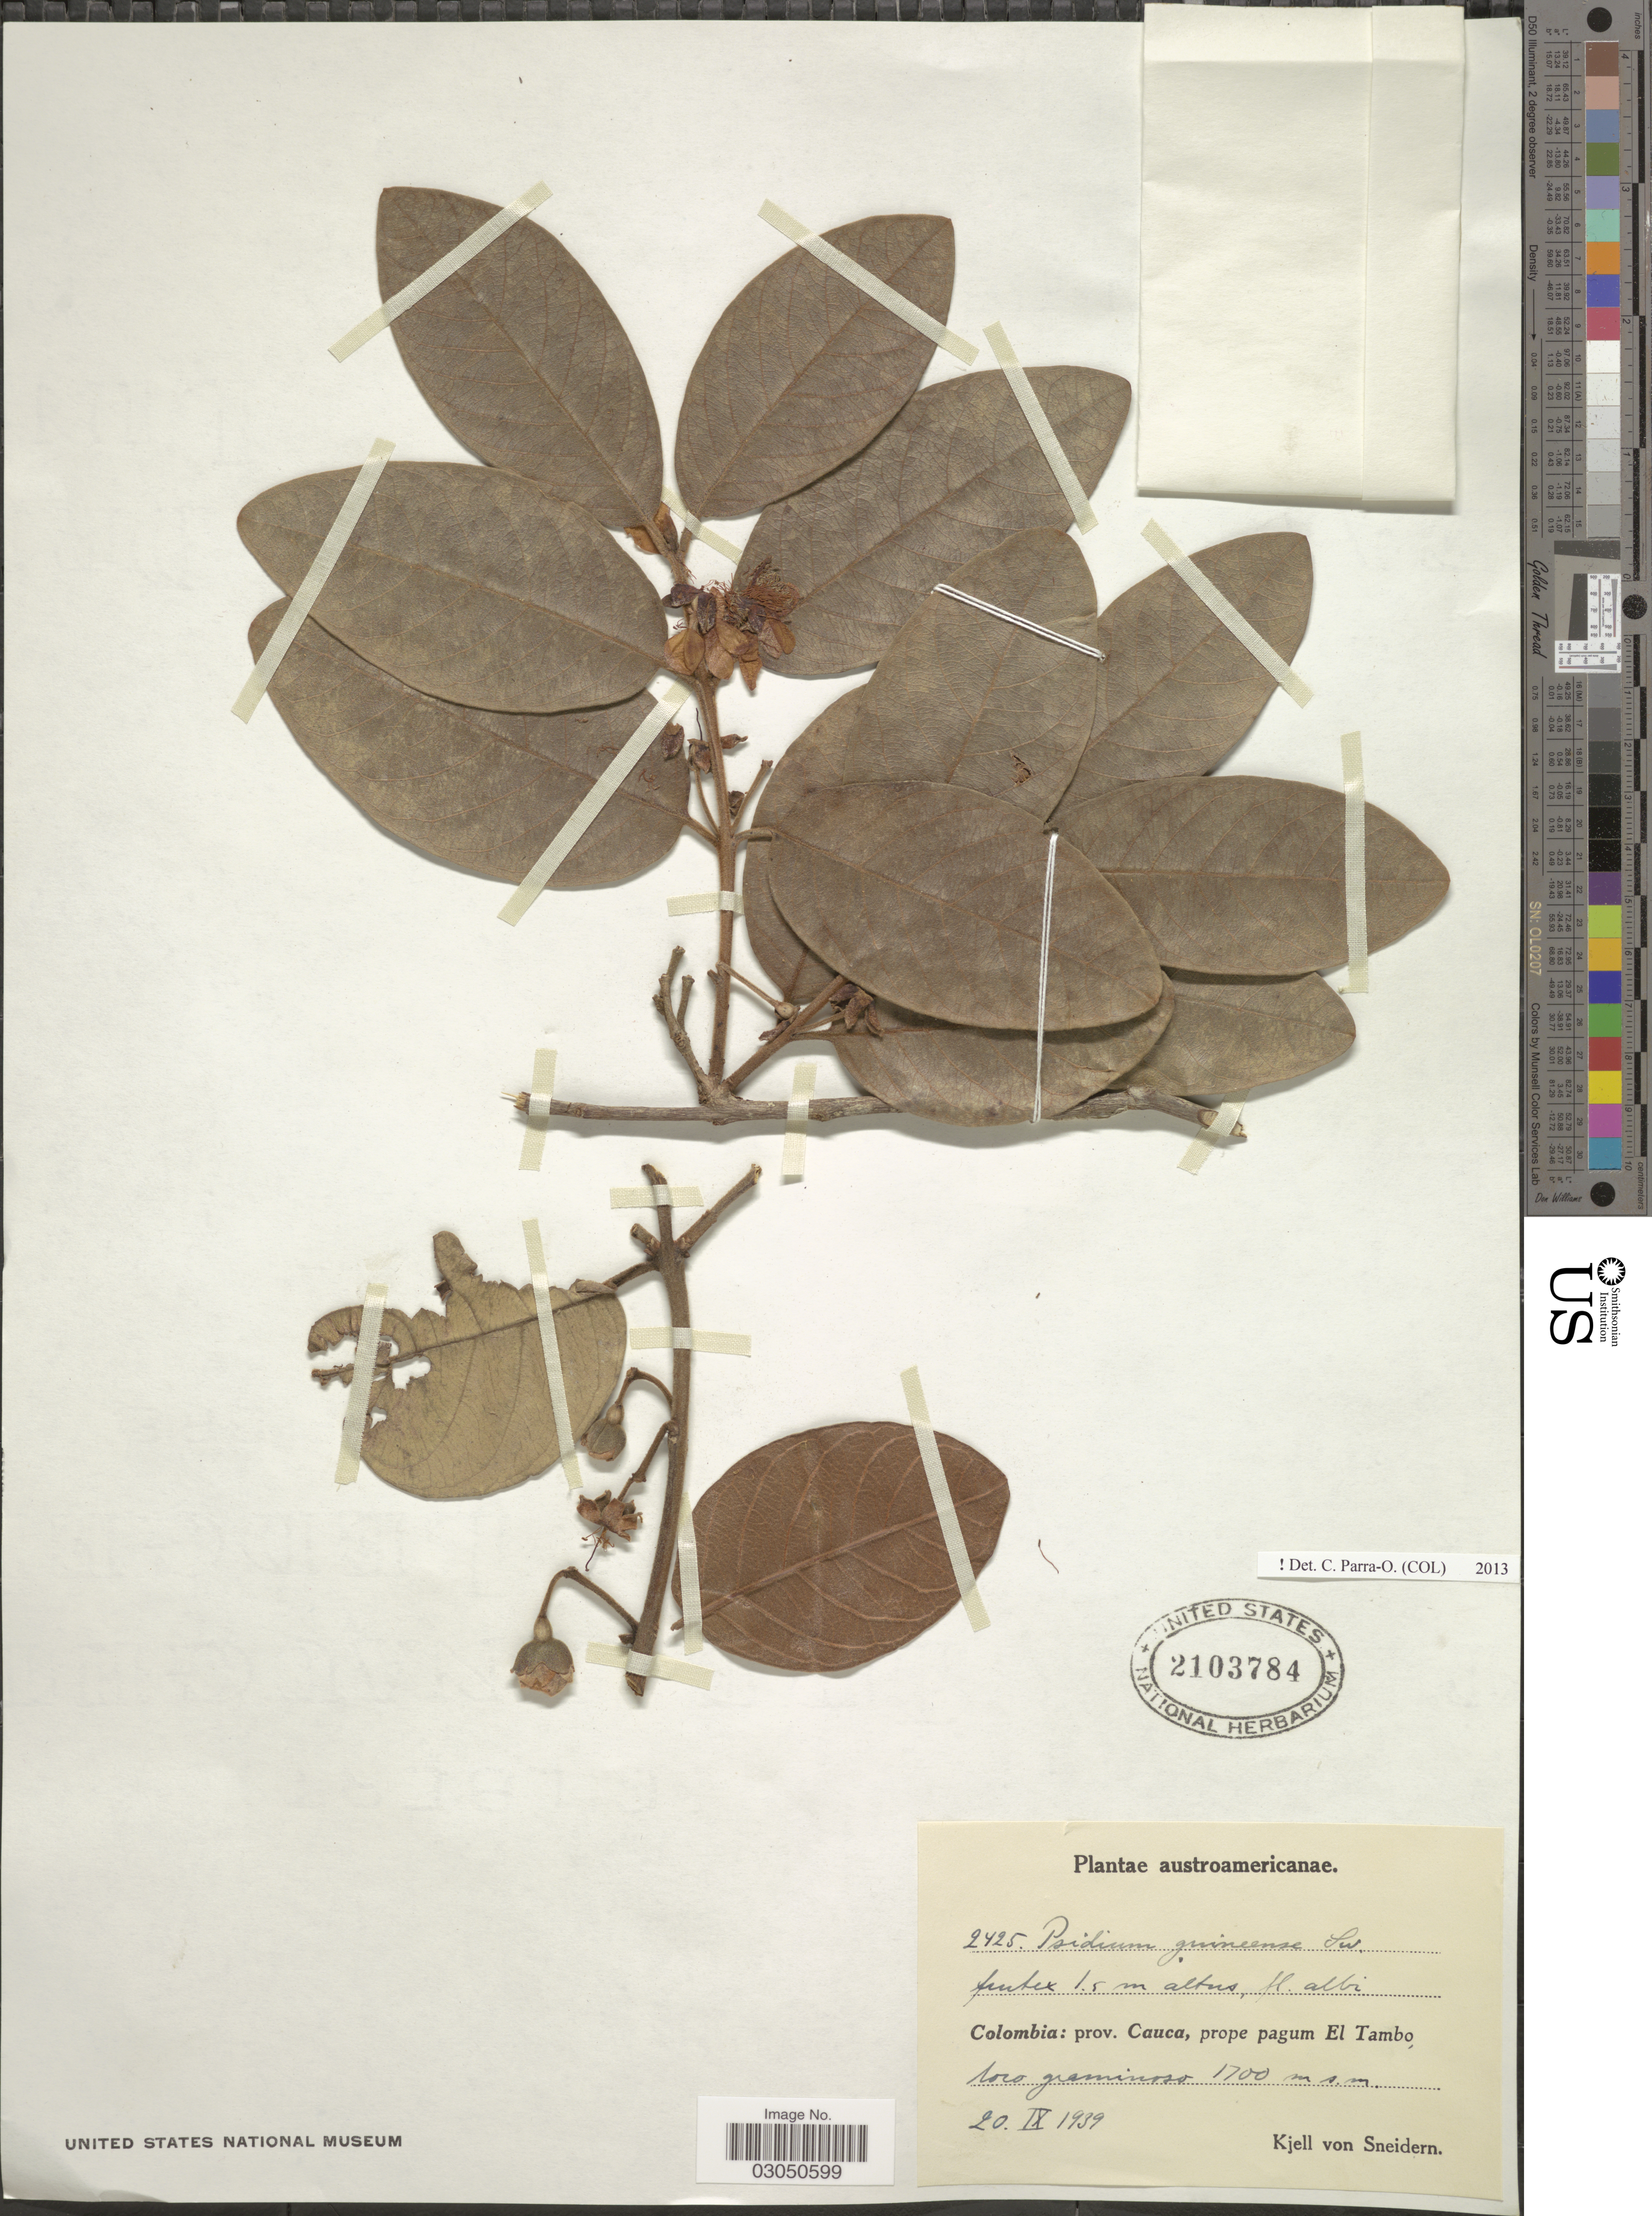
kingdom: Plantae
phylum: Tracheophyta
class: Magnoliopsida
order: Myrtales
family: Myrtaceae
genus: Psidium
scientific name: Psidium guineense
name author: Sw.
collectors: K. von Sneidern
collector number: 2425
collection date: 1939-09-20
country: Colombia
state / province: Cauca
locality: Prov. Cauca, prope pagum El Tambo, loco graminoso.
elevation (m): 1700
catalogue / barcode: US 2103784